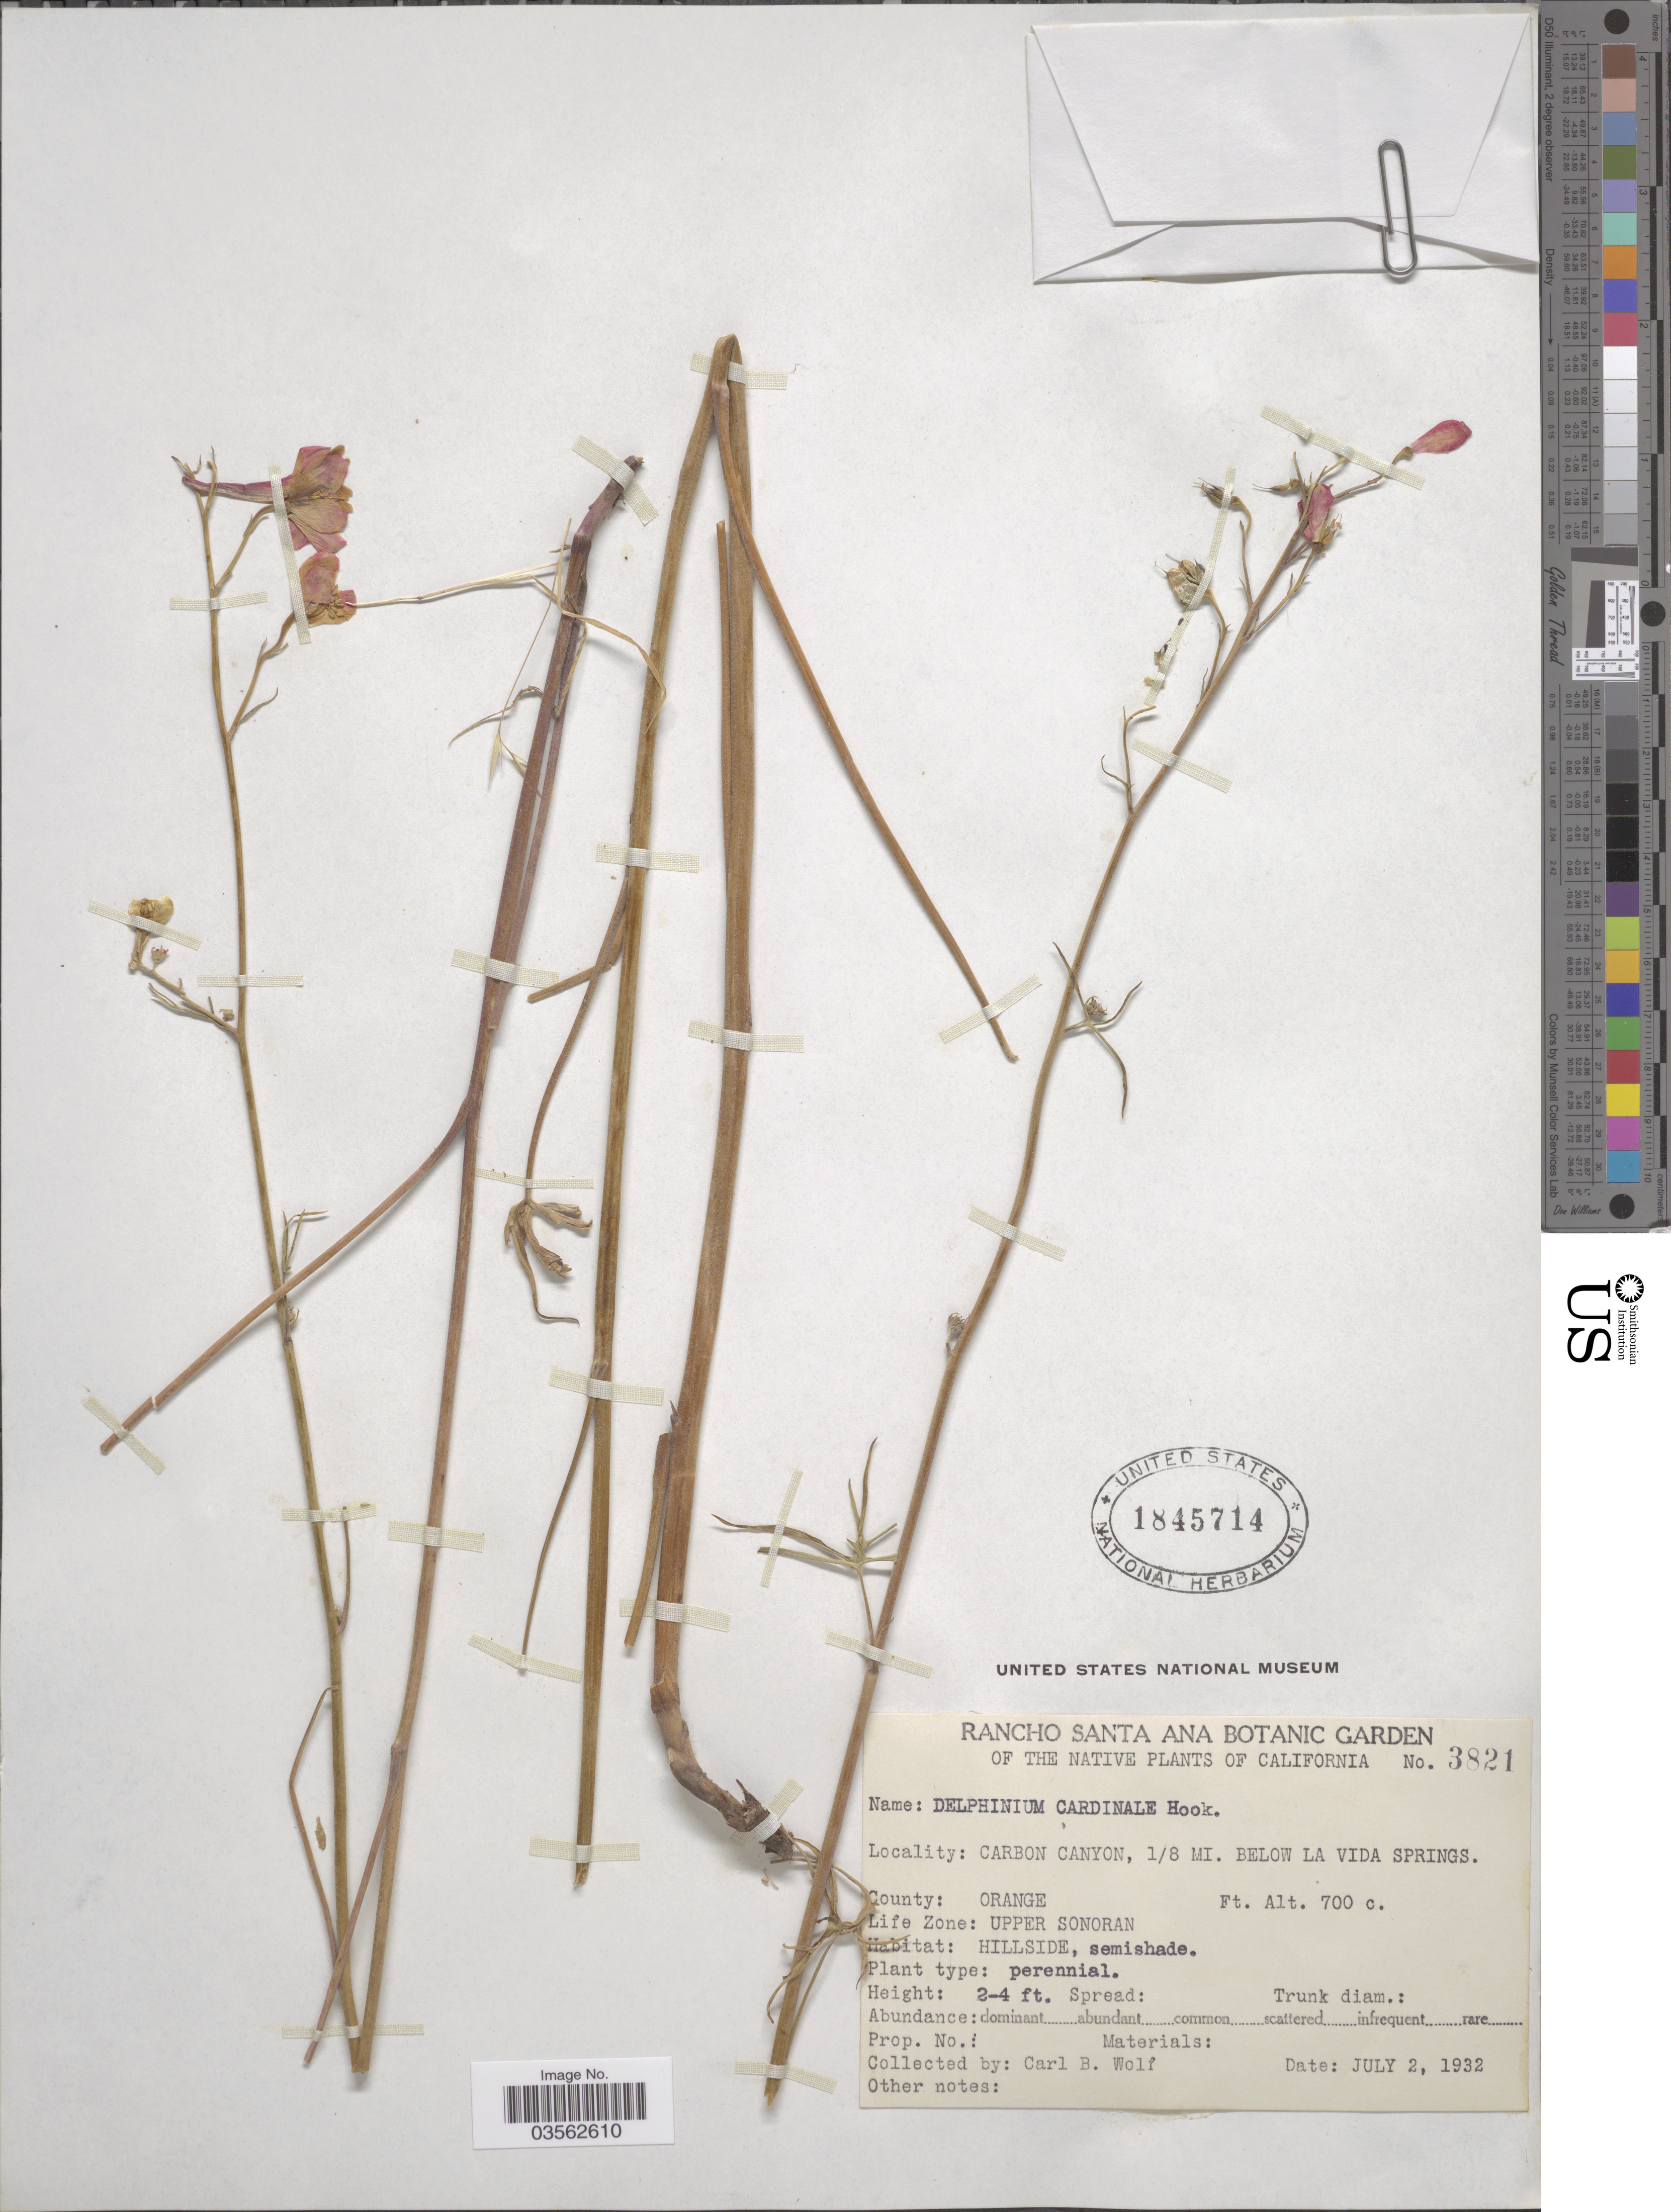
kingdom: Plantae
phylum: Tracheophyta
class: Magnoliopsida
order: Ranunculales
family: Ranunculaceae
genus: Delphinium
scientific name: Delphinium cardinale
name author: Hook.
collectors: C. B. Wolf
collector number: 3821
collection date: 1932-07-02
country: United States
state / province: California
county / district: Orange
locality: Carbon Canyon, 1/8 mi. below La Vida Springs. County: Orange.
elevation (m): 213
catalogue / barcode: US 1845714